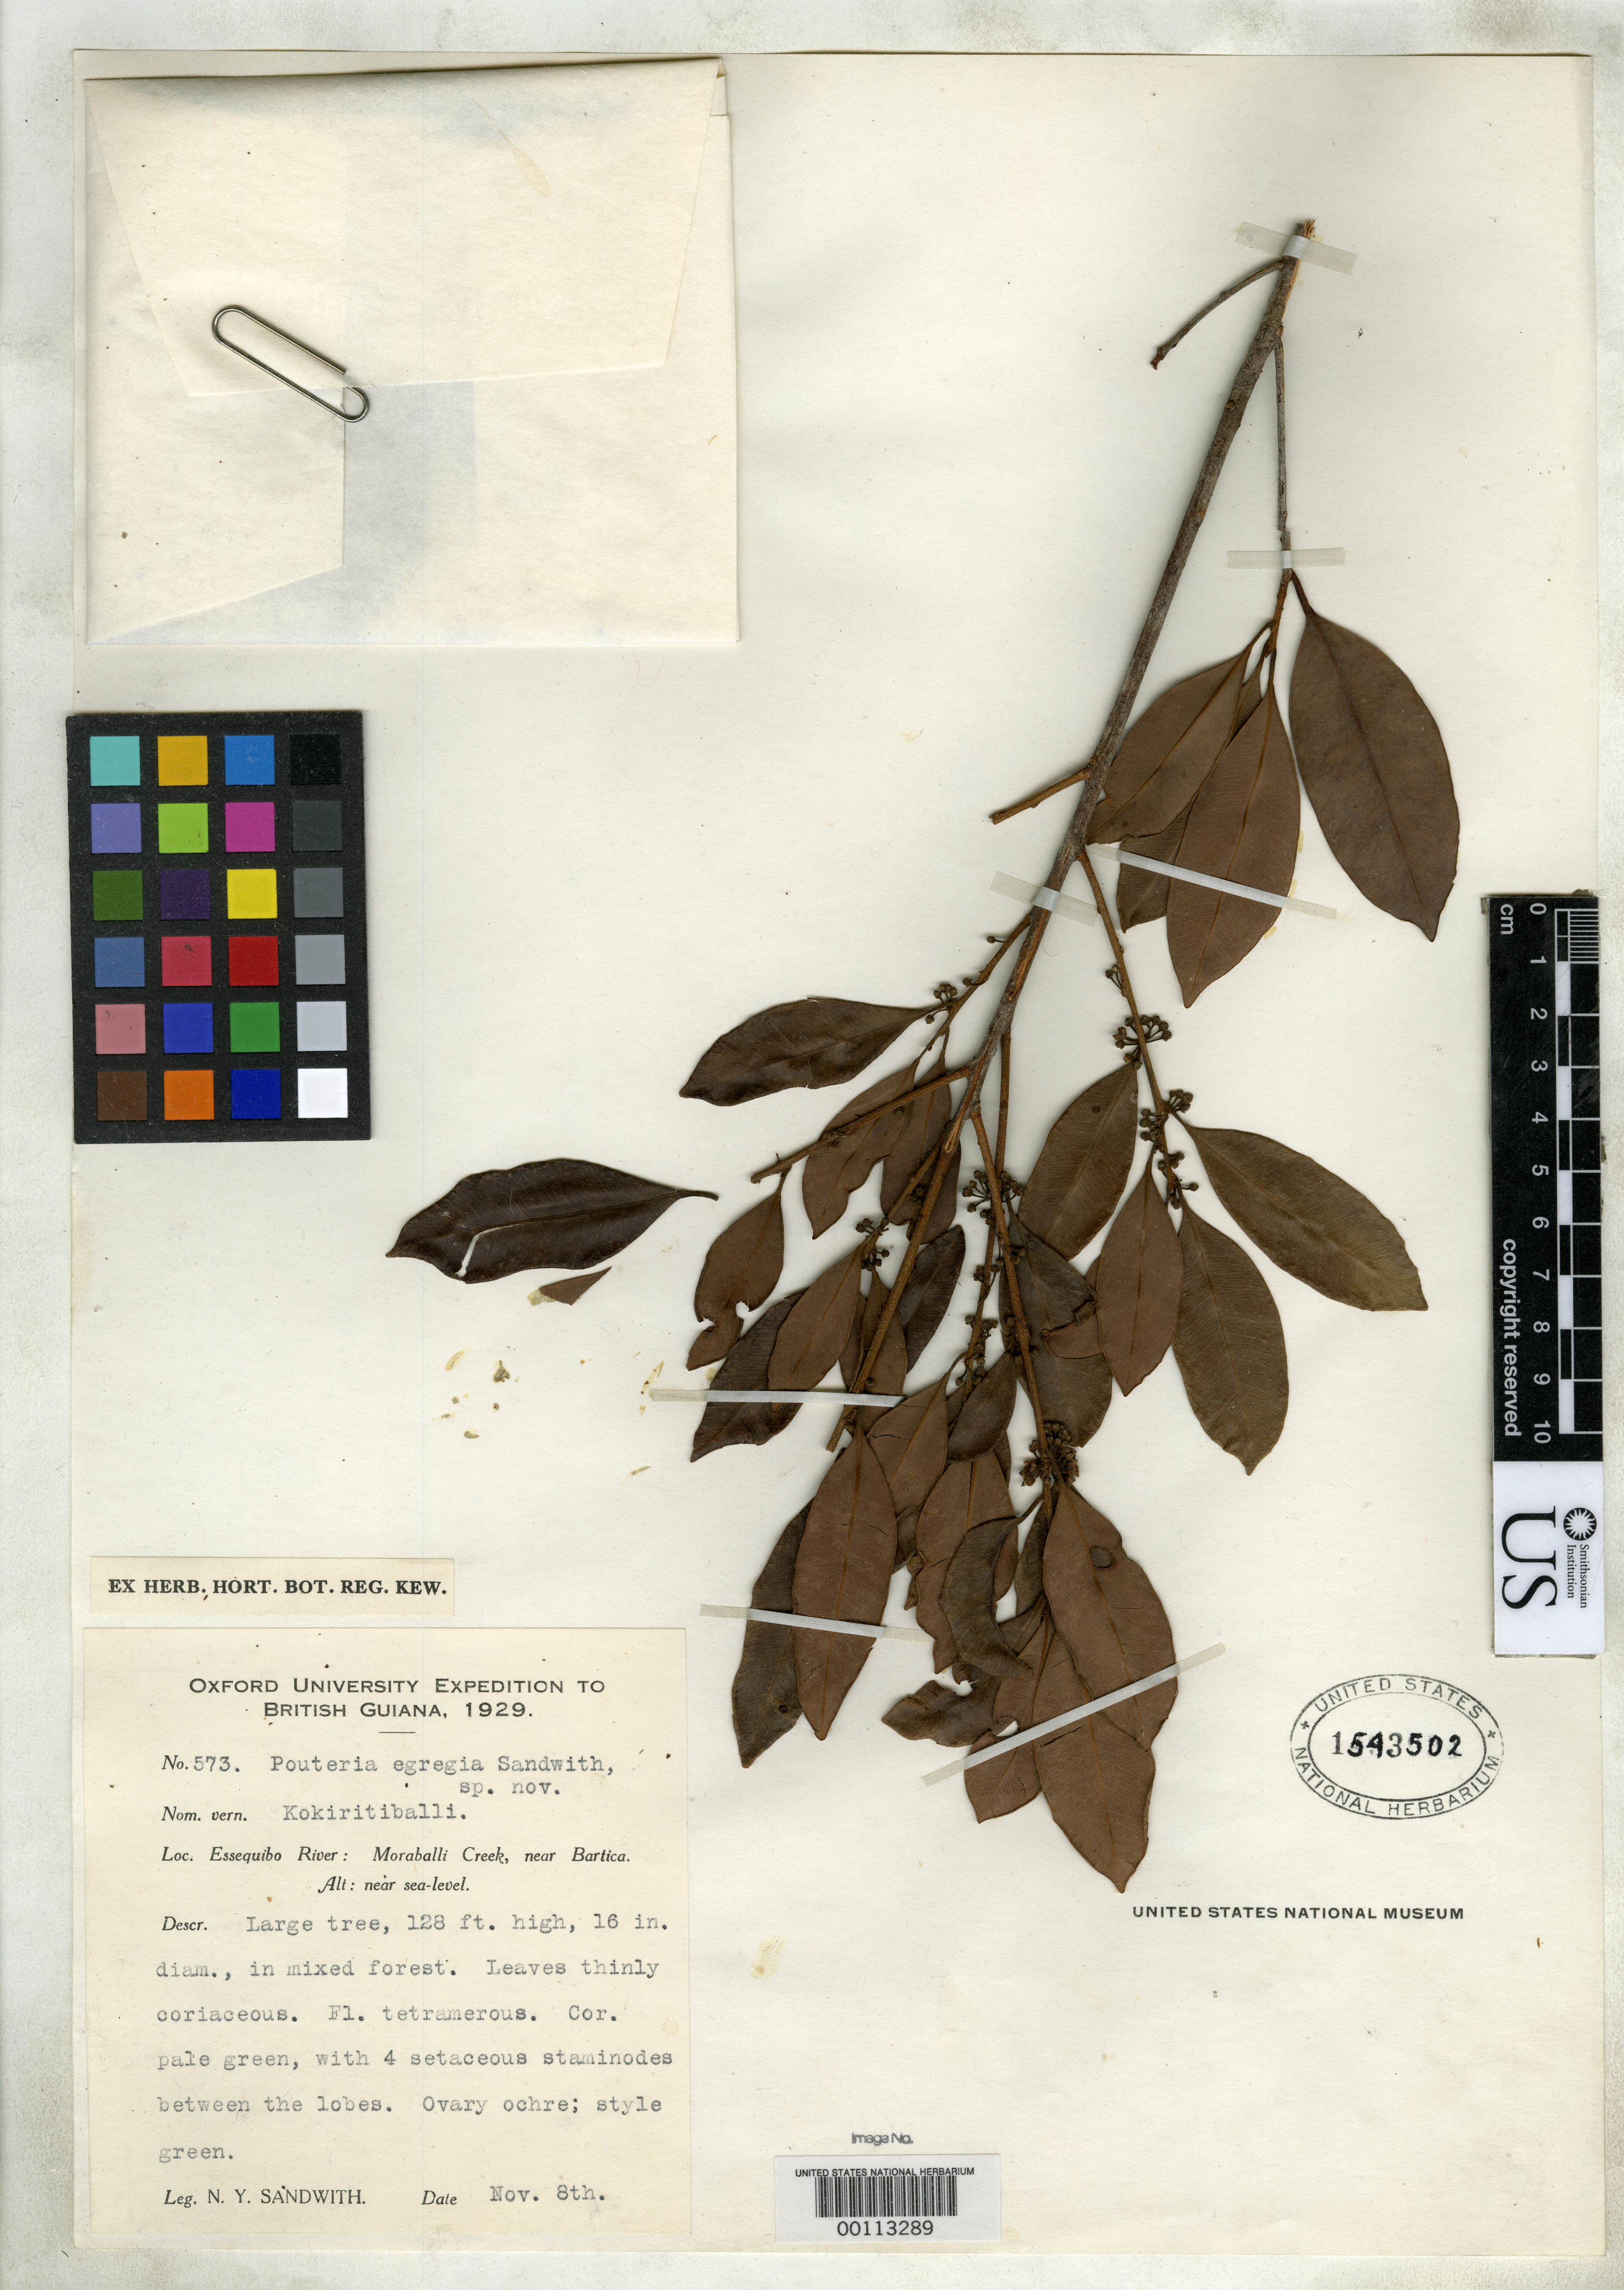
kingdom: Plantae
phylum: Tracheophyta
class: Magnoliopsida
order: Ericales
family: Sapotaceae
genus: Pouteria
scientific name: Pouteria egregia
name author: Sandwith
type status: Isotype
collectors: N. Y. Sandwith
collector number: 573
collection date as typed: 08 Nov 1929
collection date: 1929-11-08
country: Guyana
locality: Essequibo River, Moraballi Creek, near Bartica.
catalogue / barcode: US 1543502